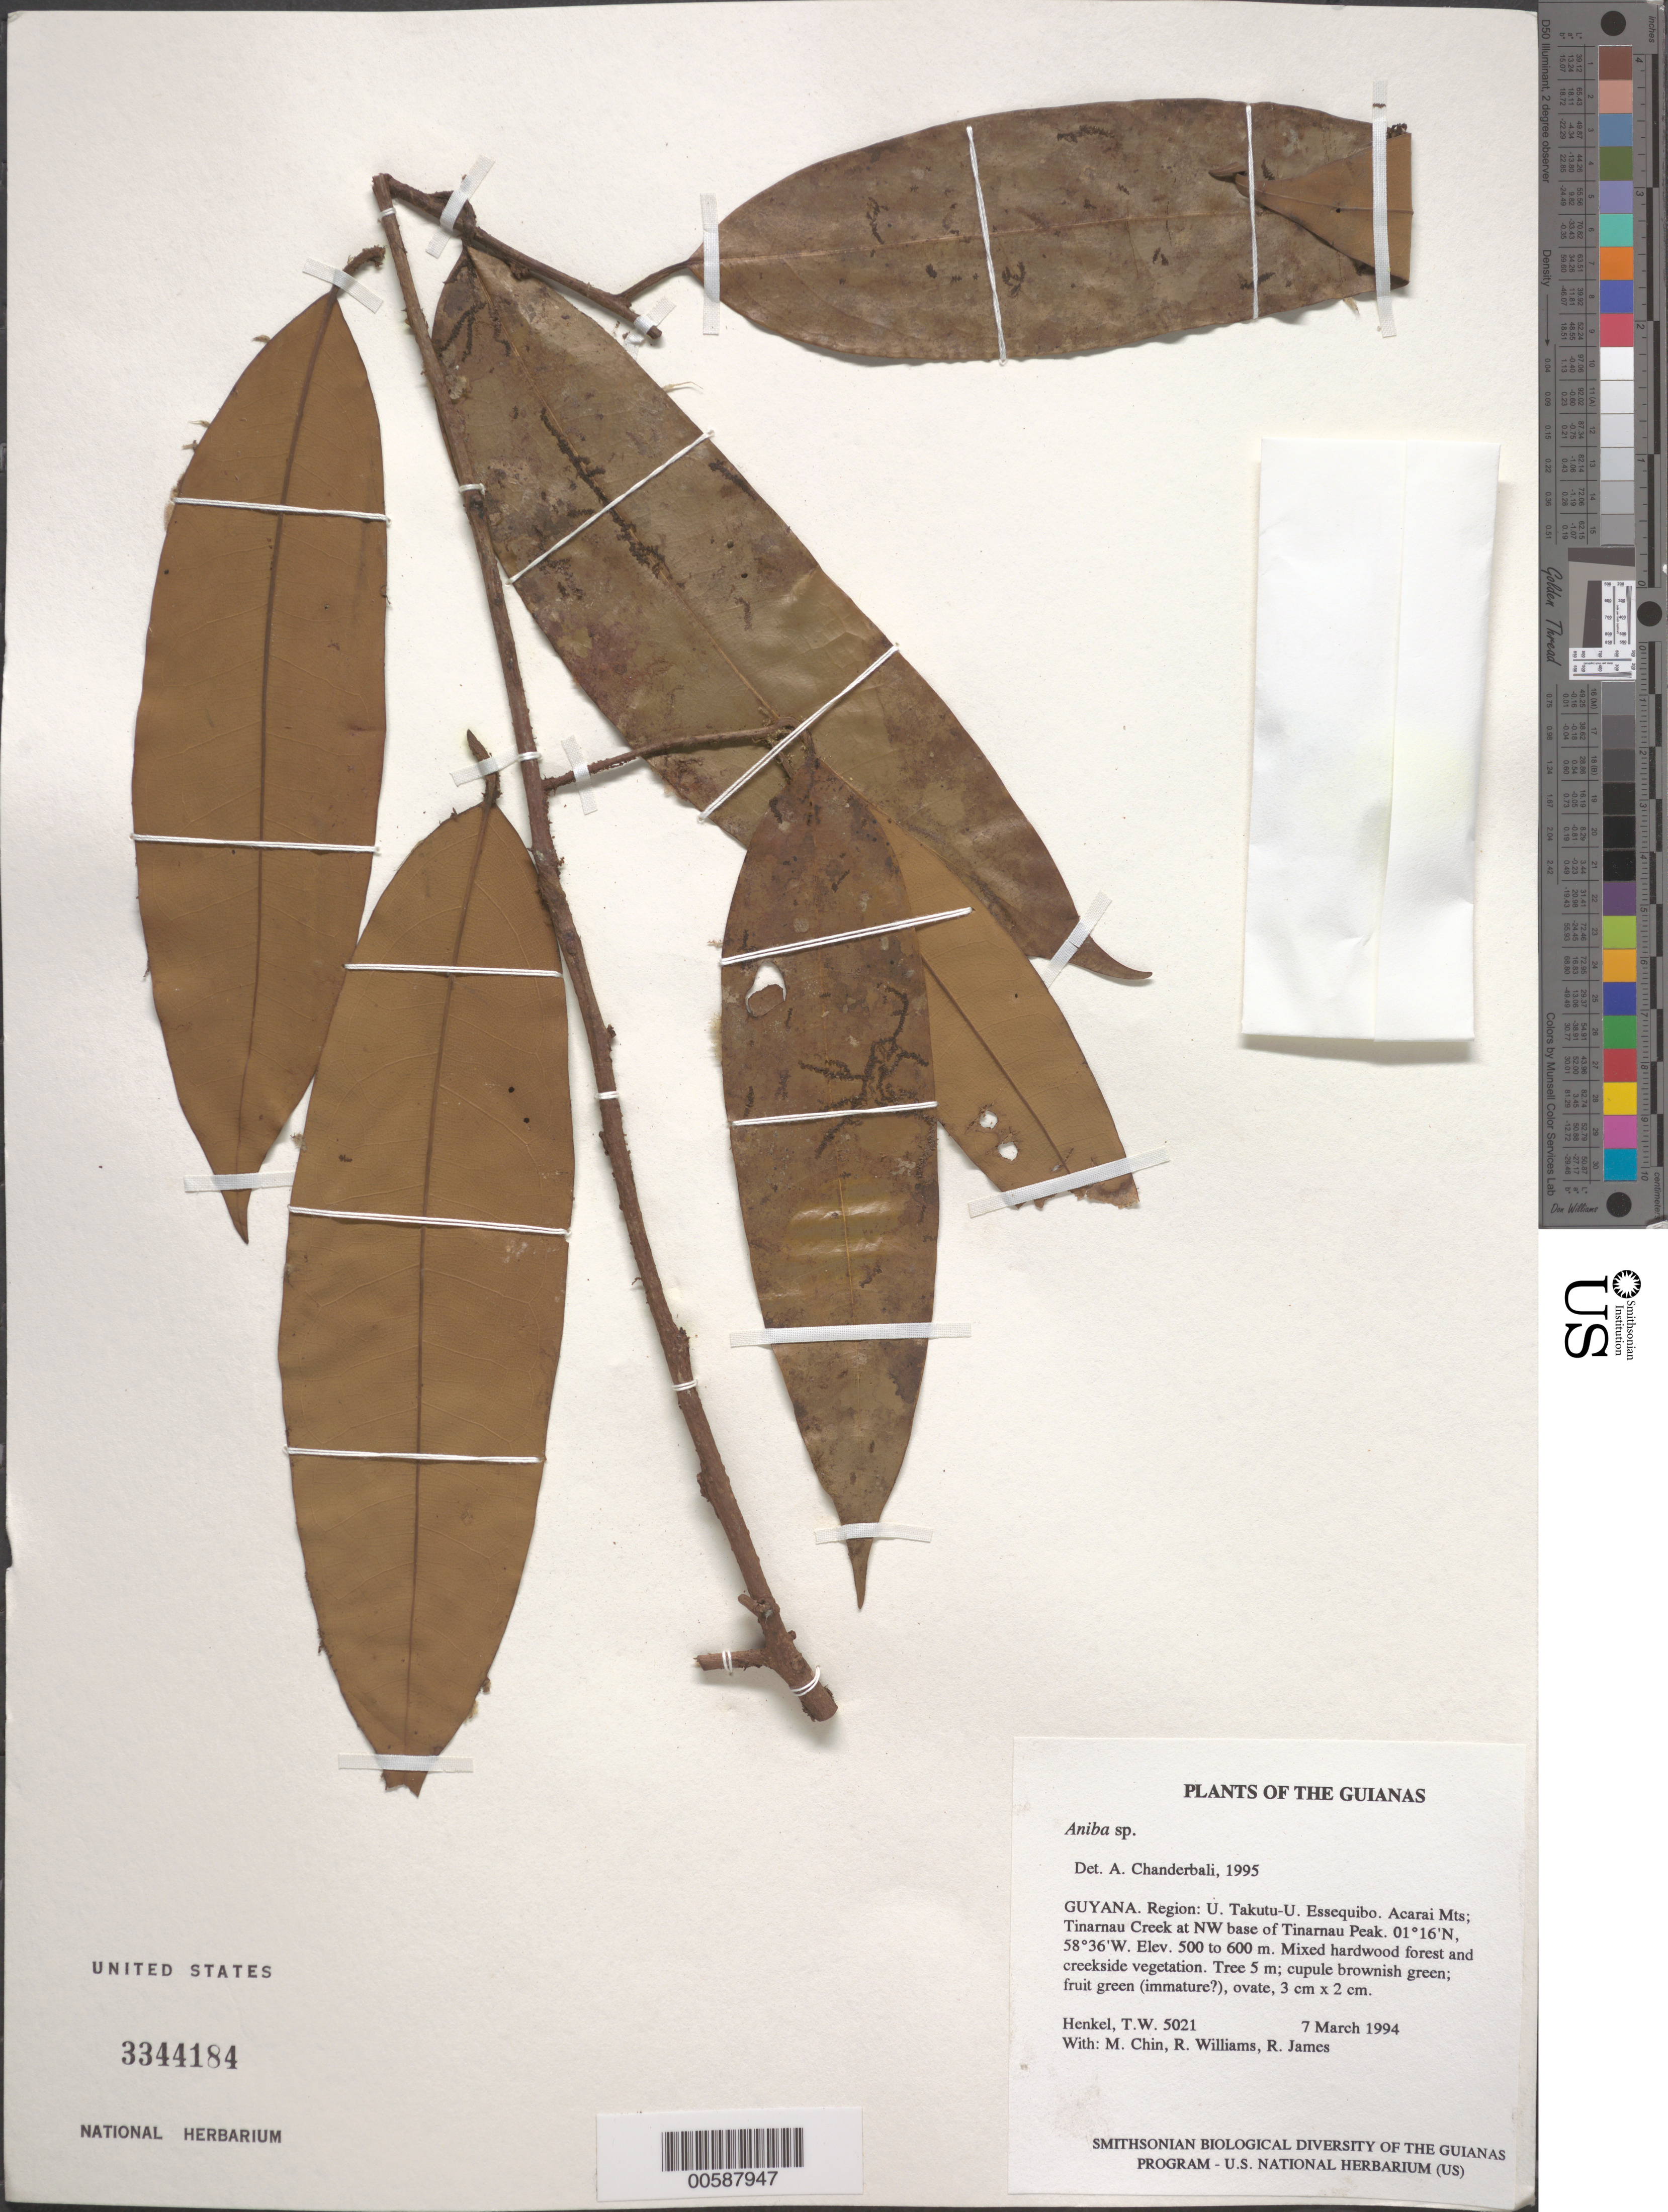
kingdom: Plantae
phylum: Tracheophyta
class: Magnoliopsida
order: Laurales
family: Lauraceae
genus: Aniba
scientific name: Aniba sp.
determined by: Chanderbali, Andre Shashi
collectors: T. Henkel, M. Chin, R. Williams & R. James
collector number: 5021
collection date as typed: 7 March 1994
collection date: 1994-03-07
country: Guyana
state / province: U. Takutu-U. Essequibo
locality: Acarai Mts; Tinarnau Creek at NW base of Tinarnau Peak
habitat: Mixed hardwood forest and creekside vegetation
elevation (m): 500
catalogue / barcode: US 3344184